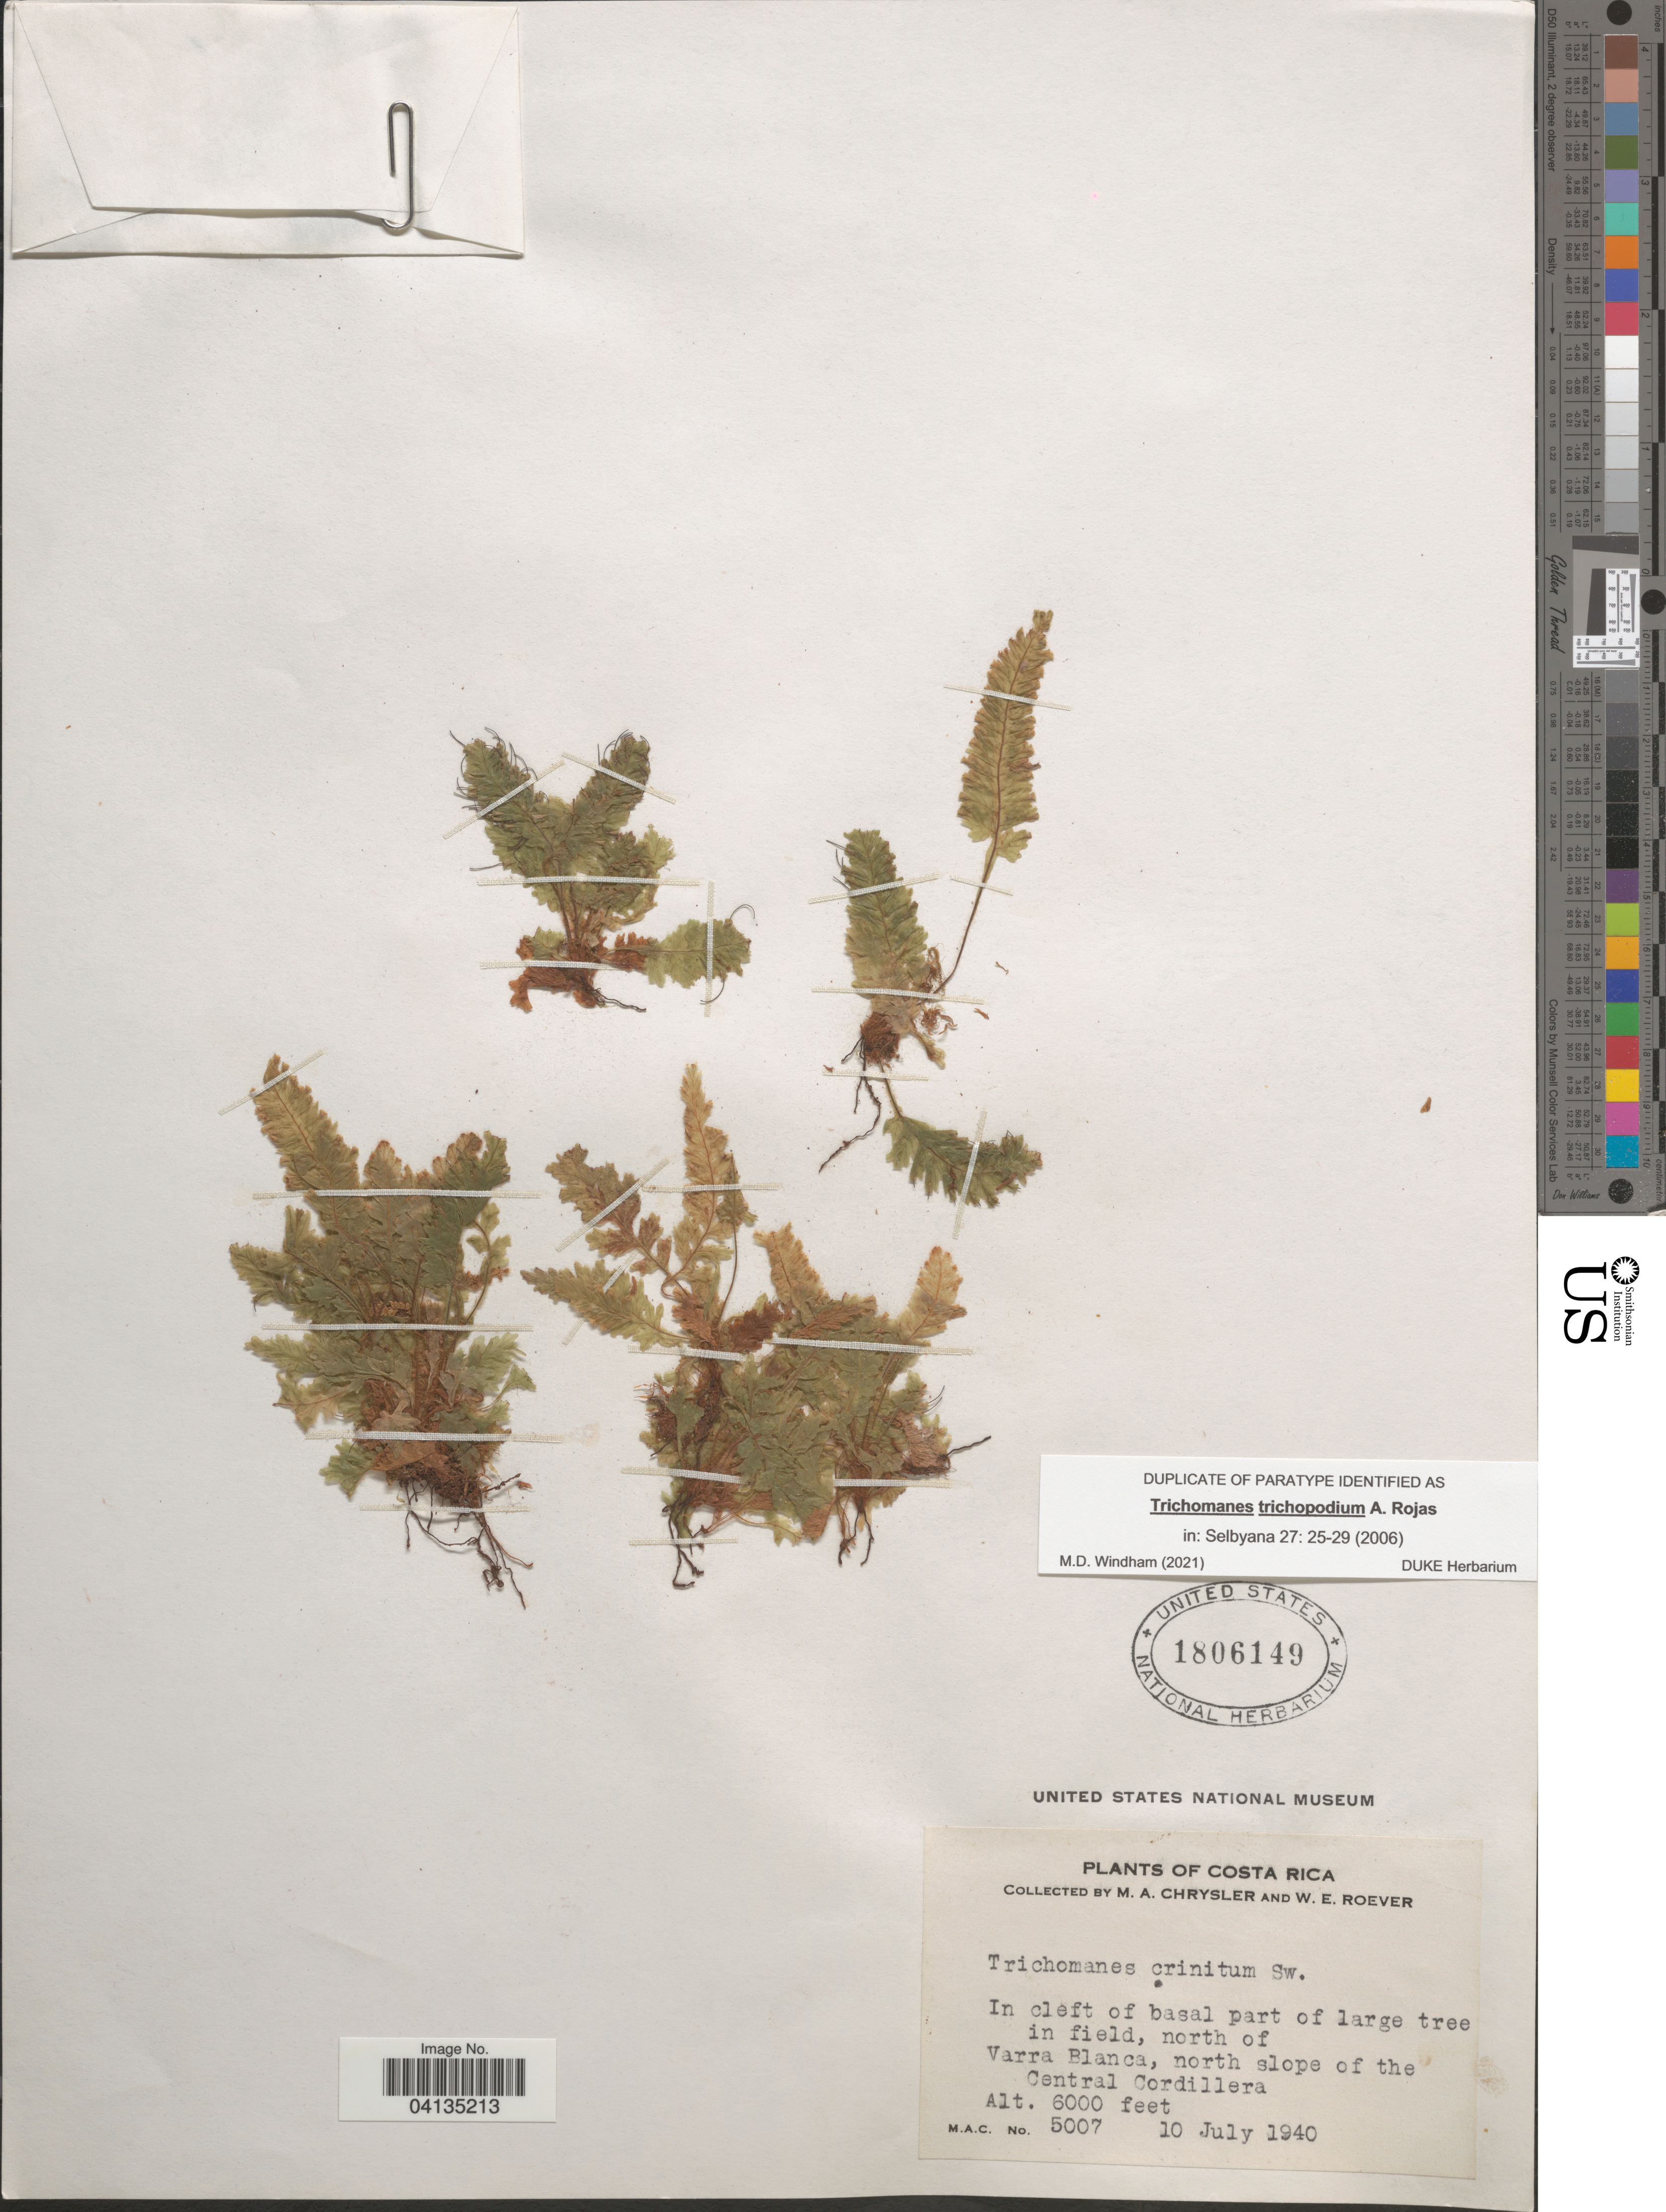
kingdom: Plantae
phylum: Tracheophyta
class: Polypodiopsida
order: Hymenophyllales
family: Hymenophyllaceae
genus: Trichomanes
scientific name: Trichomanes trichopodium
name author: A. Rojas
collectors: M. Chrysler & W. Roever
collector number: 5007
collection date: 1940-07-10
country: Costa Rica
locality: North of Varra Blanca, north slope of the Central Cordillera.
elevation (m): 1829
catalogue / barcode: US 1806149